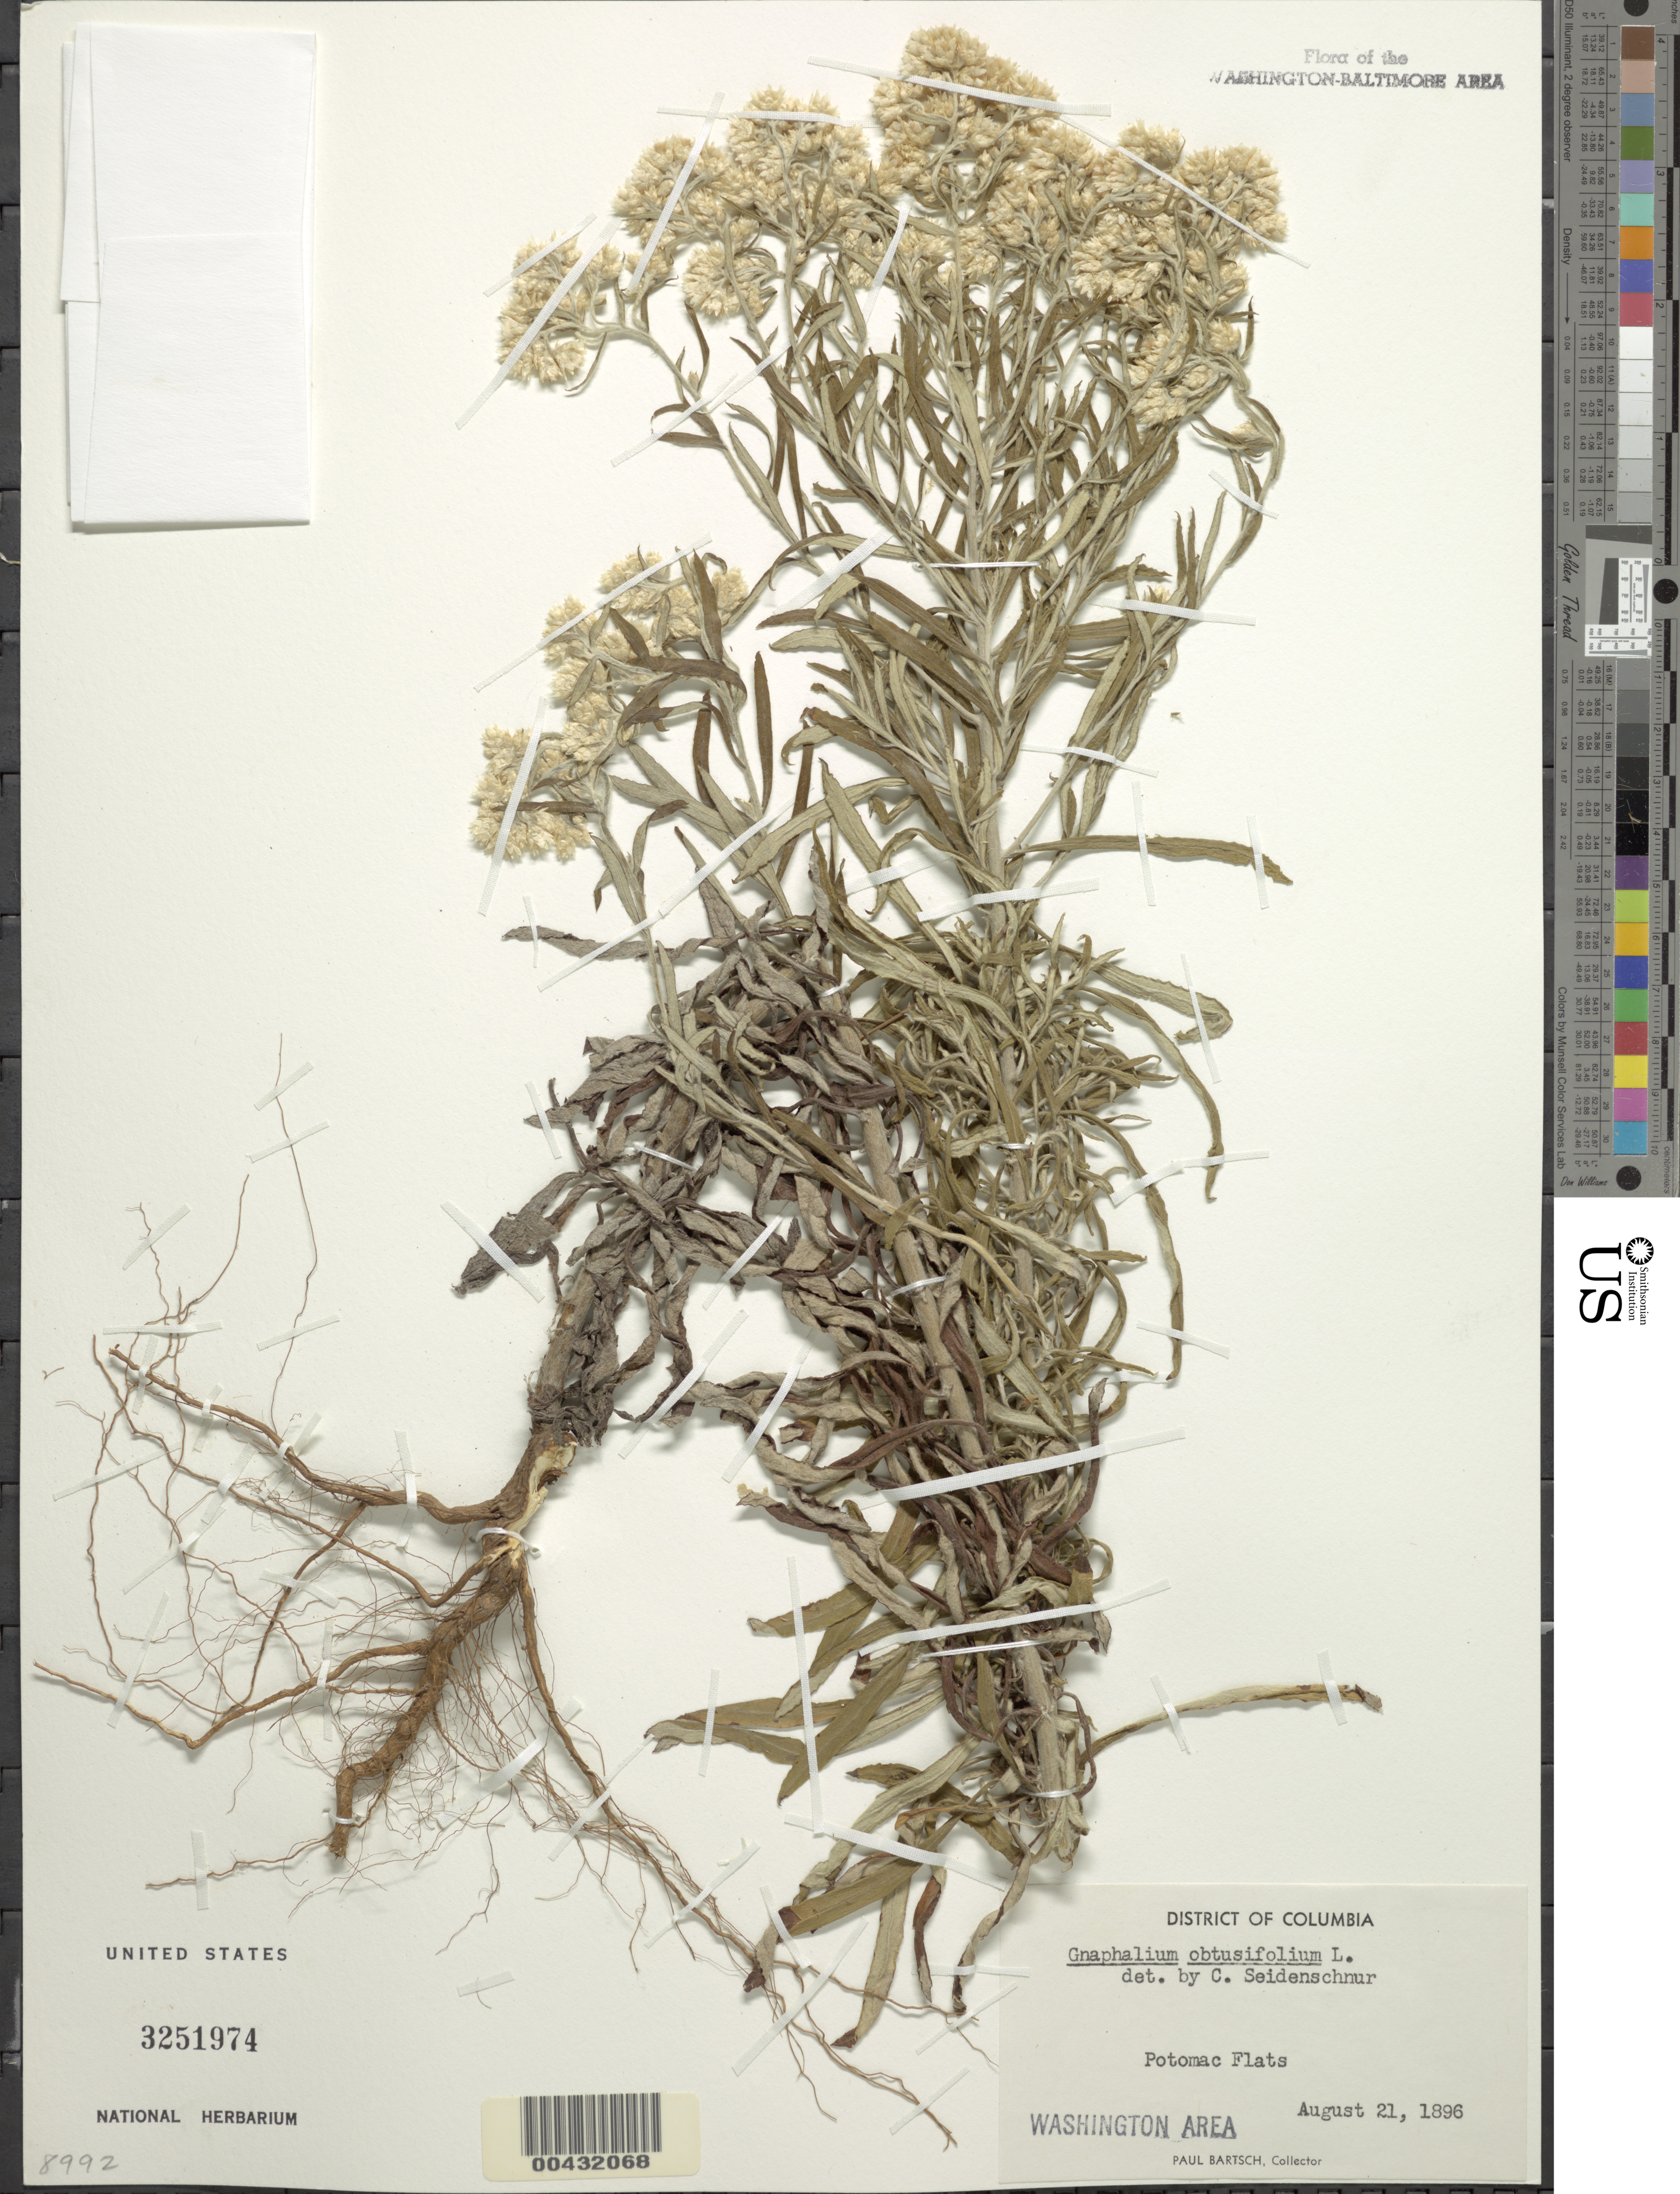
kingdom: Plantae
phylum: Tracheophyta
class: Magnoliopsida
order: Asterales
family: Asteraceae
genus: Pseudognaphalium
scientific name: Pseudognaphalium obtusifolium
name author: (L.) Hilliard & B.L. Burtt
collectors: P. Bartsch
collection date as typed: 21 Aug 1896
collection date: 1896-08-21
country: United States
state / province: District of Columbia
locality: Potomac flats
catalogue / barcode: US 3251974